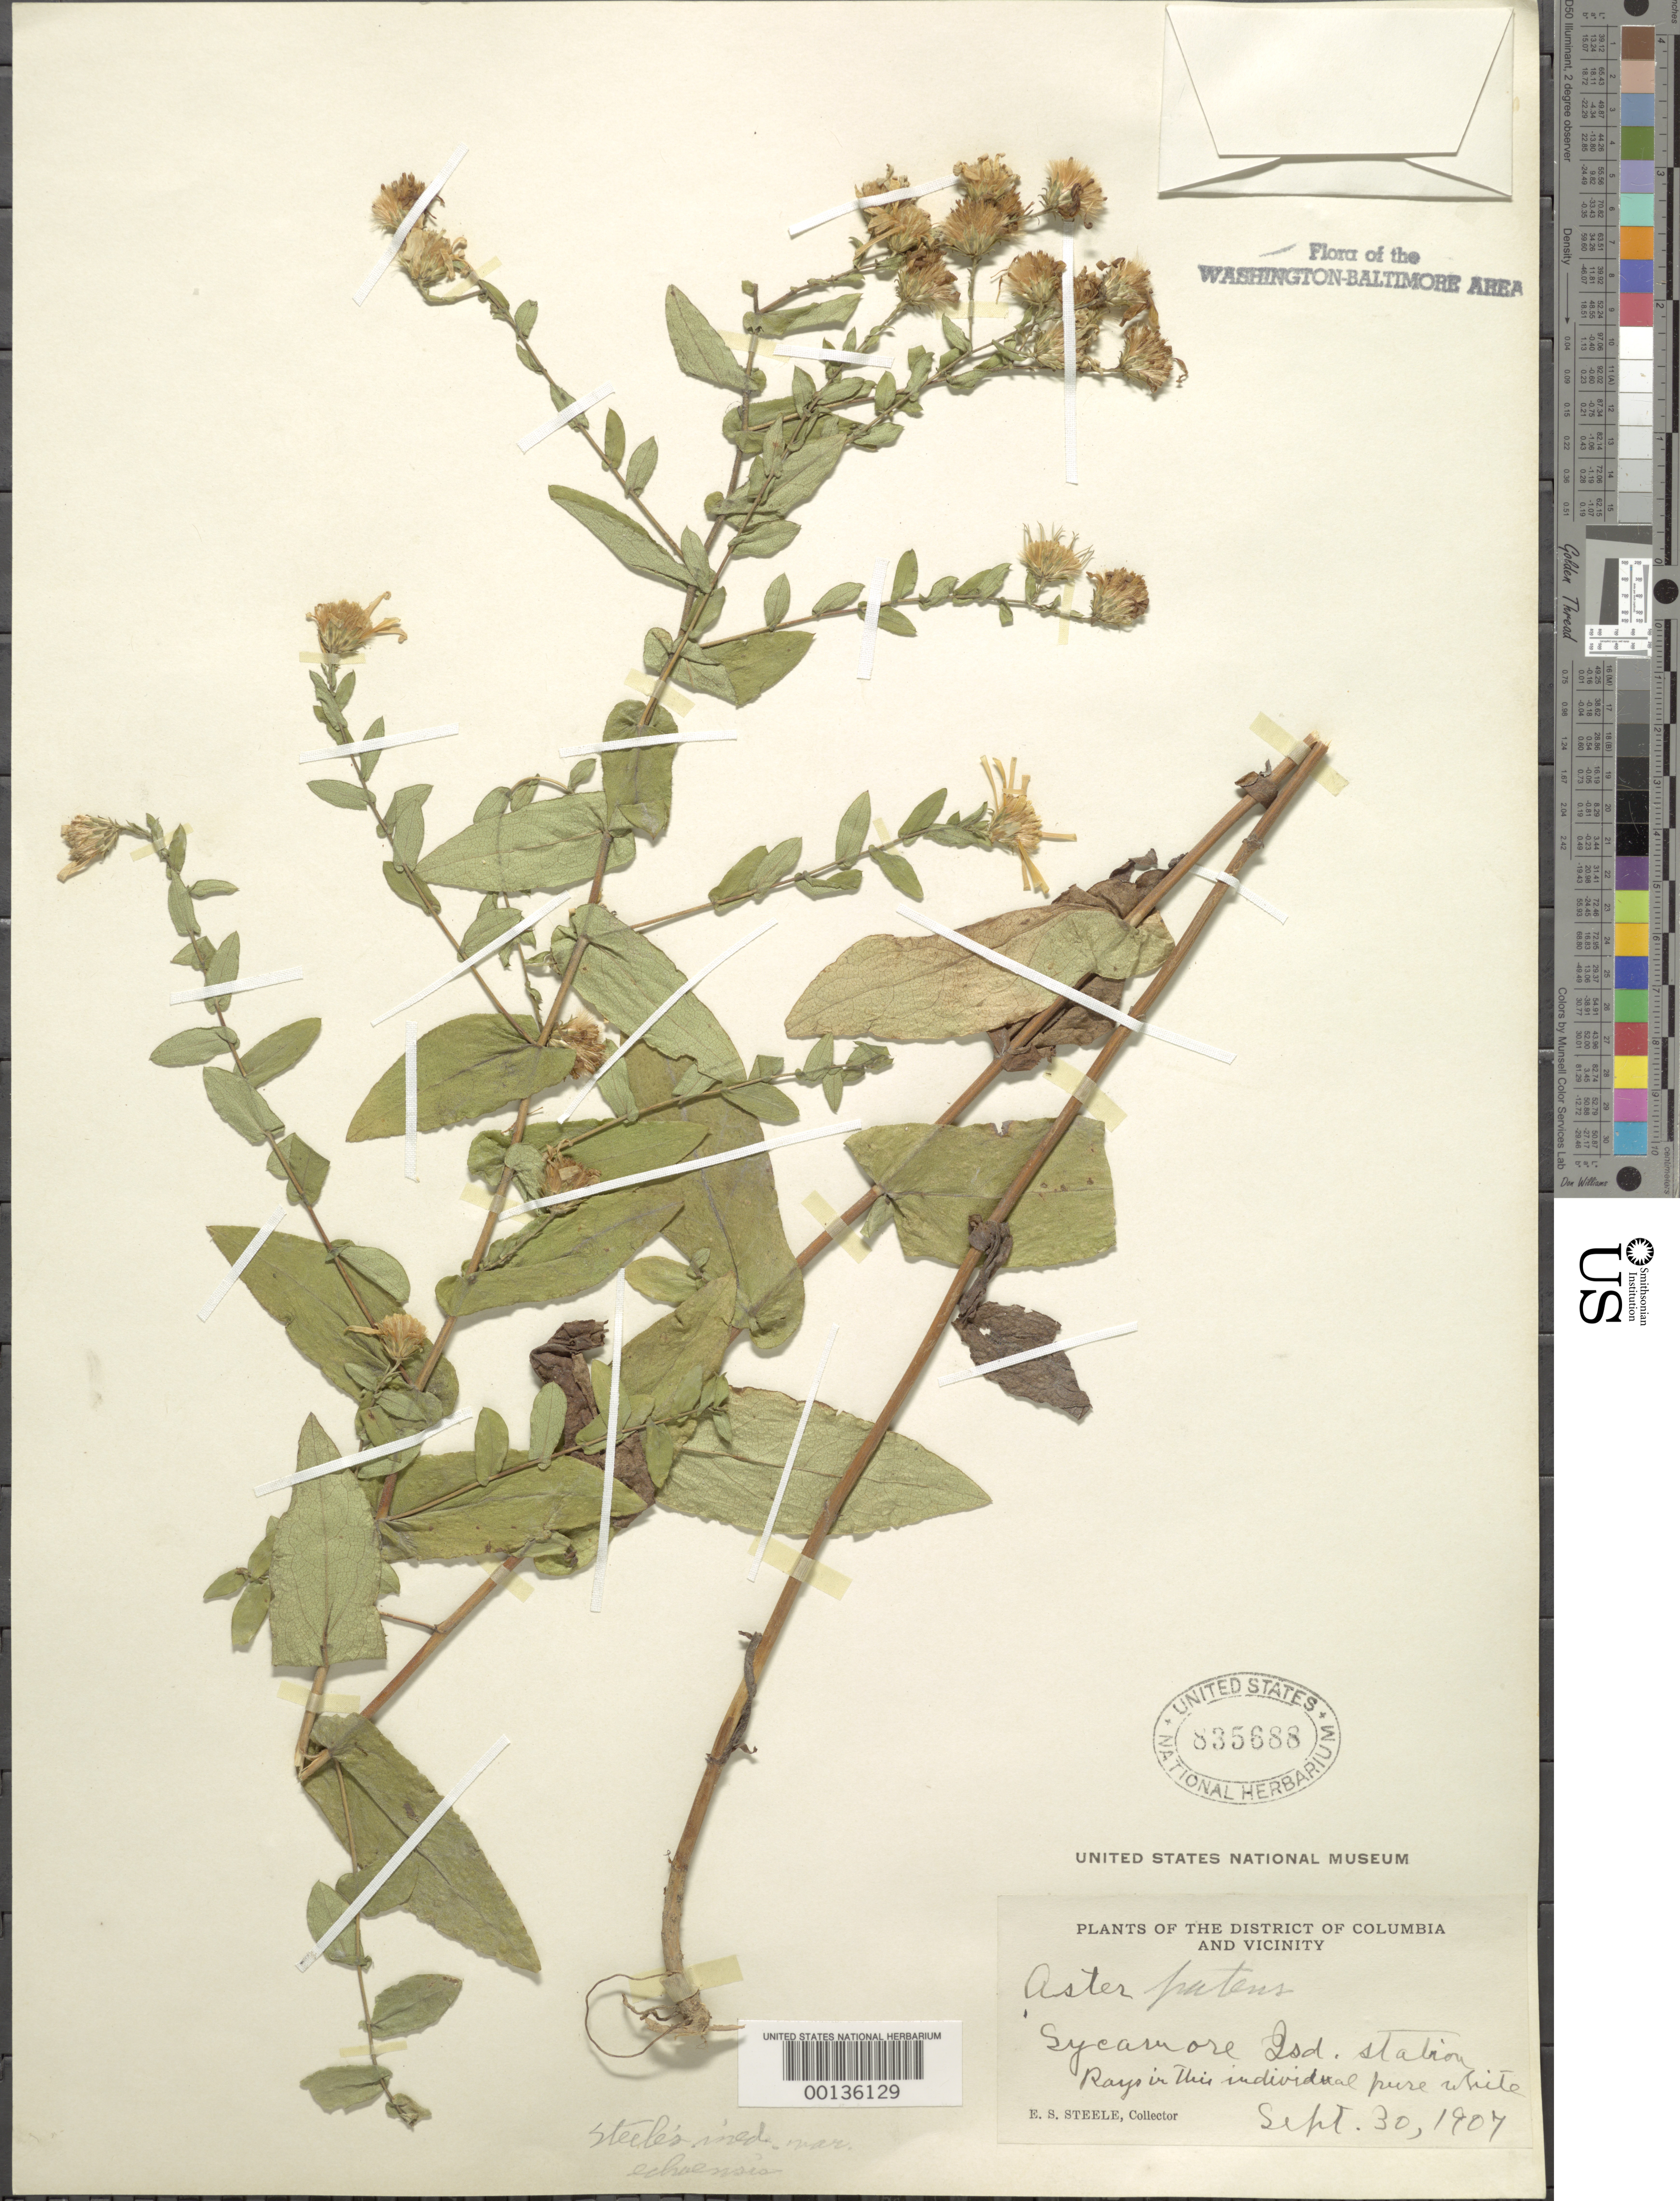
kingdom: Plantae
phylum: Tracheophyta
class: Magnoliopsida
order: Asterales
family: Asteraceae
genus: Symphyotrichum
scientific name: Symphyotrichum patens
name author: (Aiton) G.L. Nesom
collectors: E. Steele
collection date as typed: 30 Sep 1907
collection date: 1907-09-30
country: United States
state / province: Maryland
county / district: Montgomery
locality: Sycamore Island Station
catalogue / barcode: US 835688